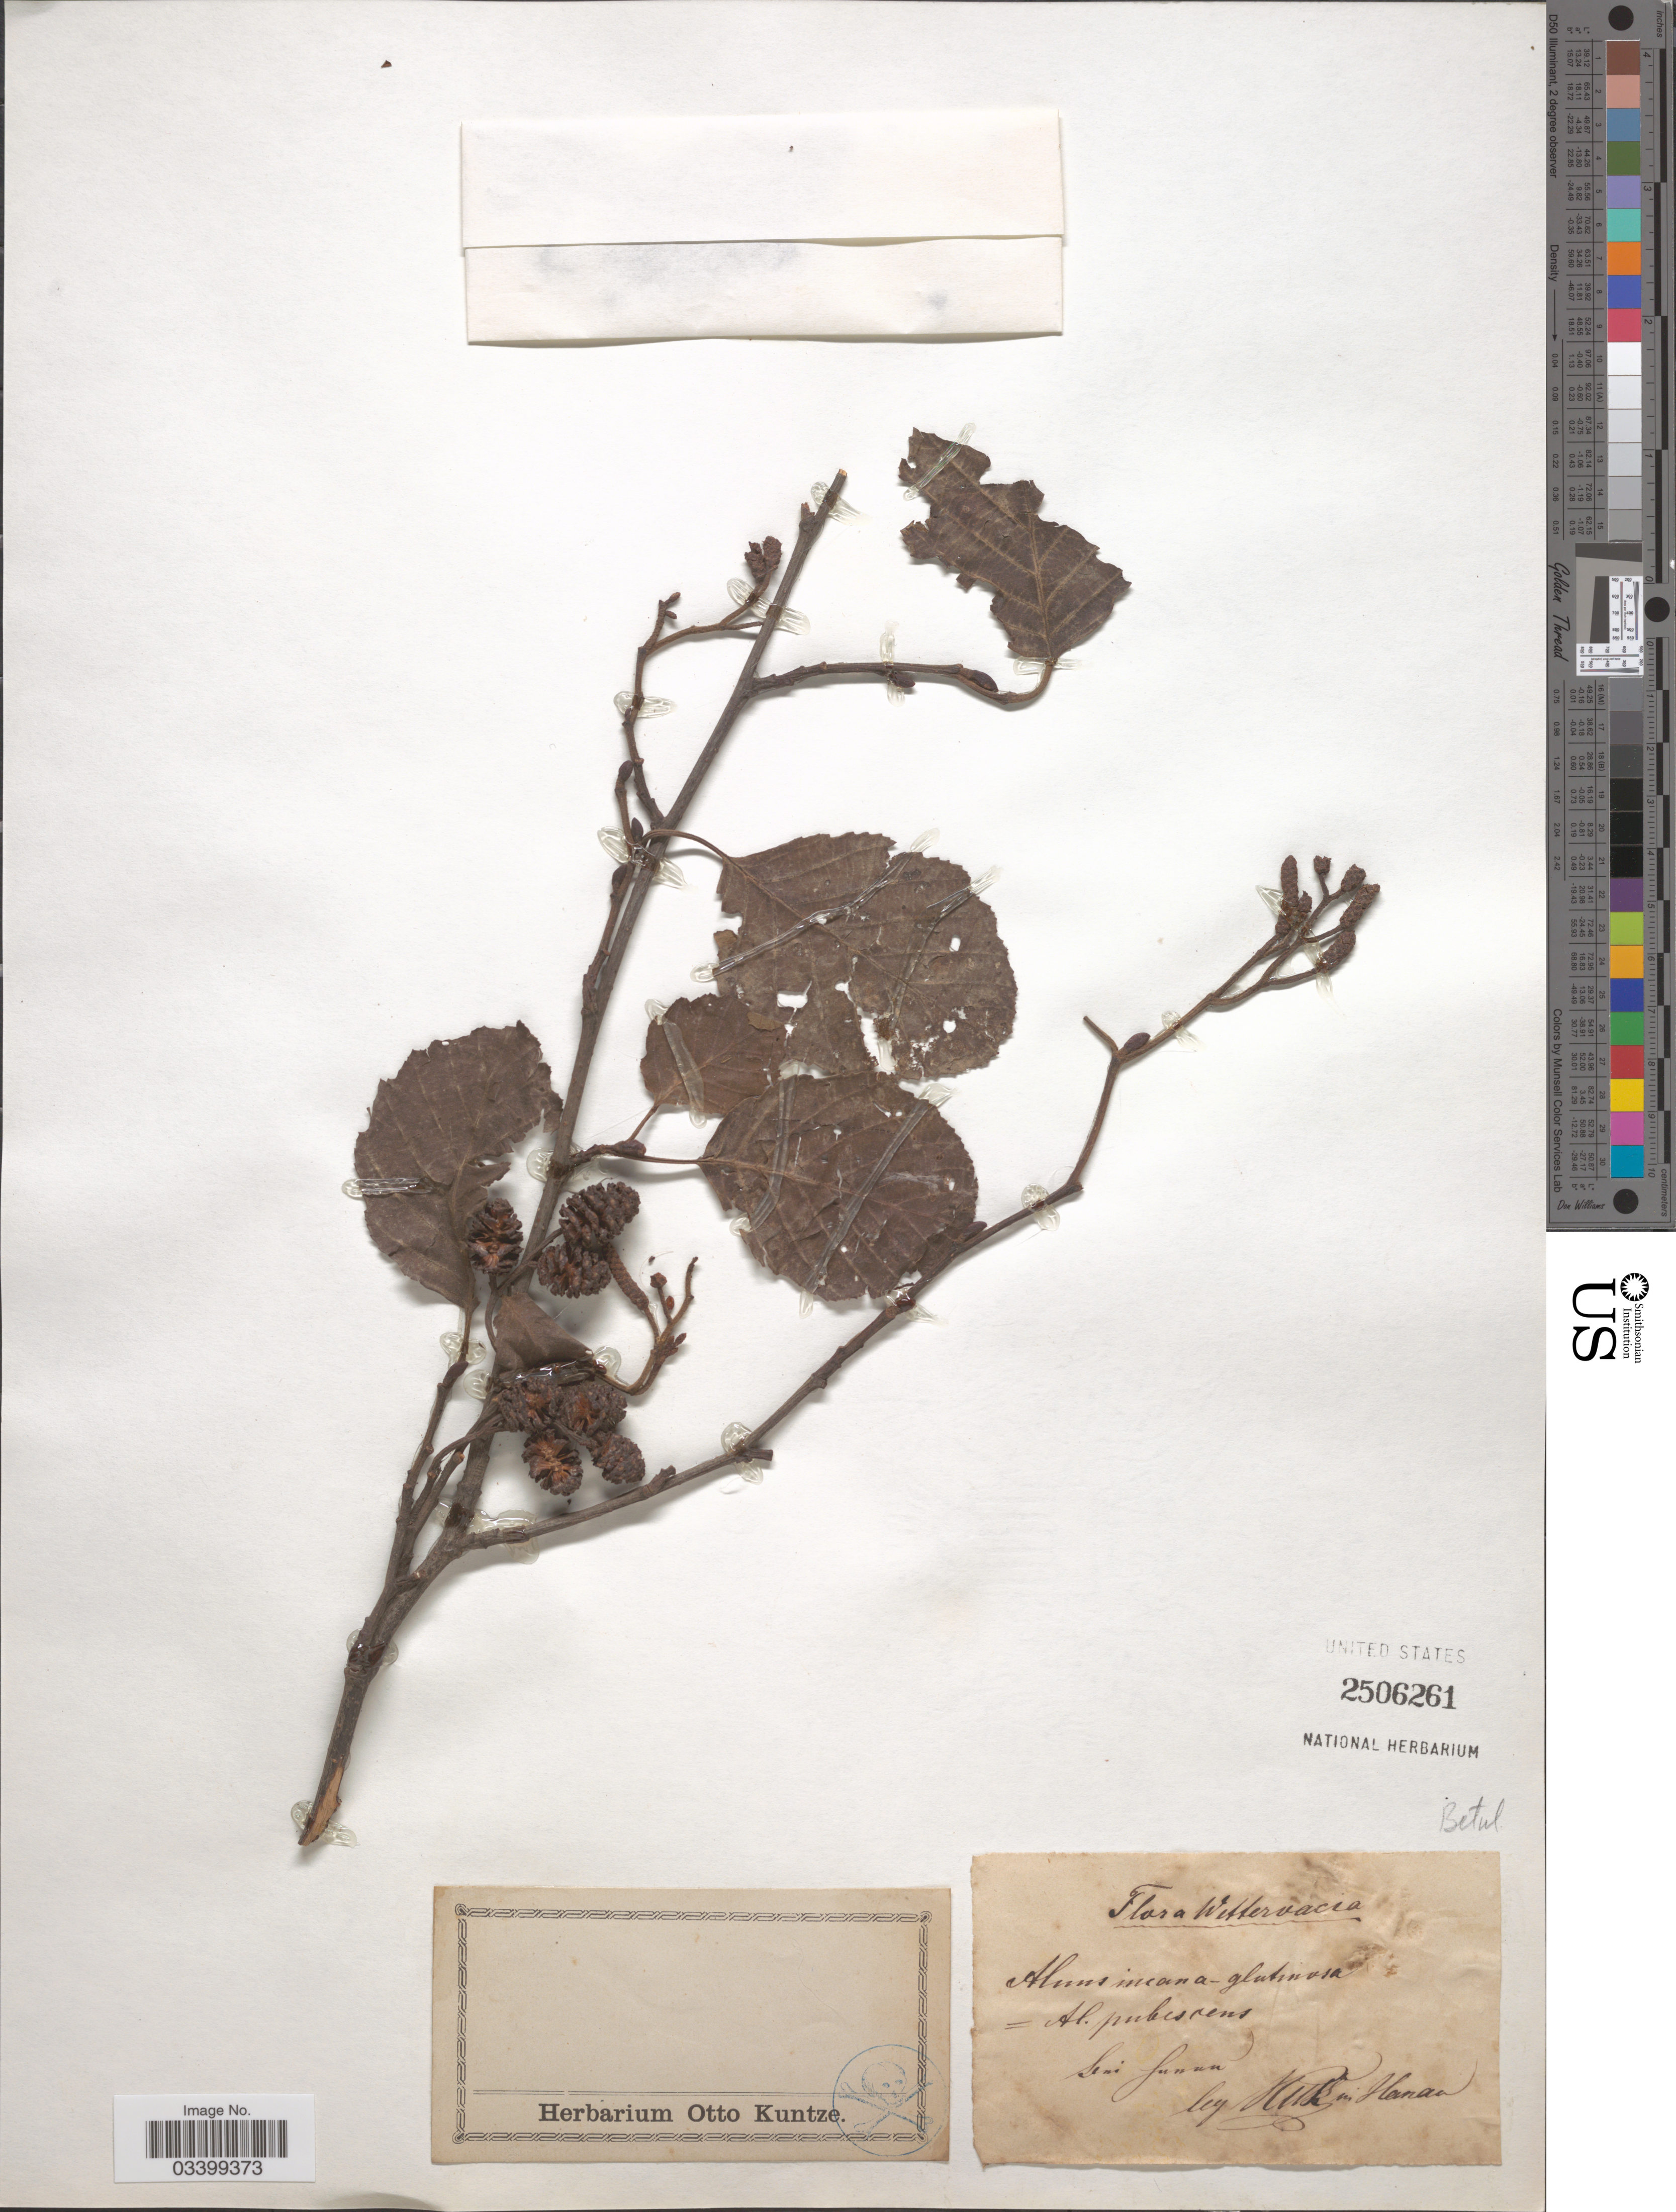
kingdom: Plantae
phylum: Tracheophyta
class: Magnoliopsida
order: Fagales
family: Betulaceae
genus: Alnus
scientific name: Alnus x pubescens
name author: Tausch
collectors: A. Hanao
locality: Wettervacia. [interpreted]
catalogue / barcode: US 2506261